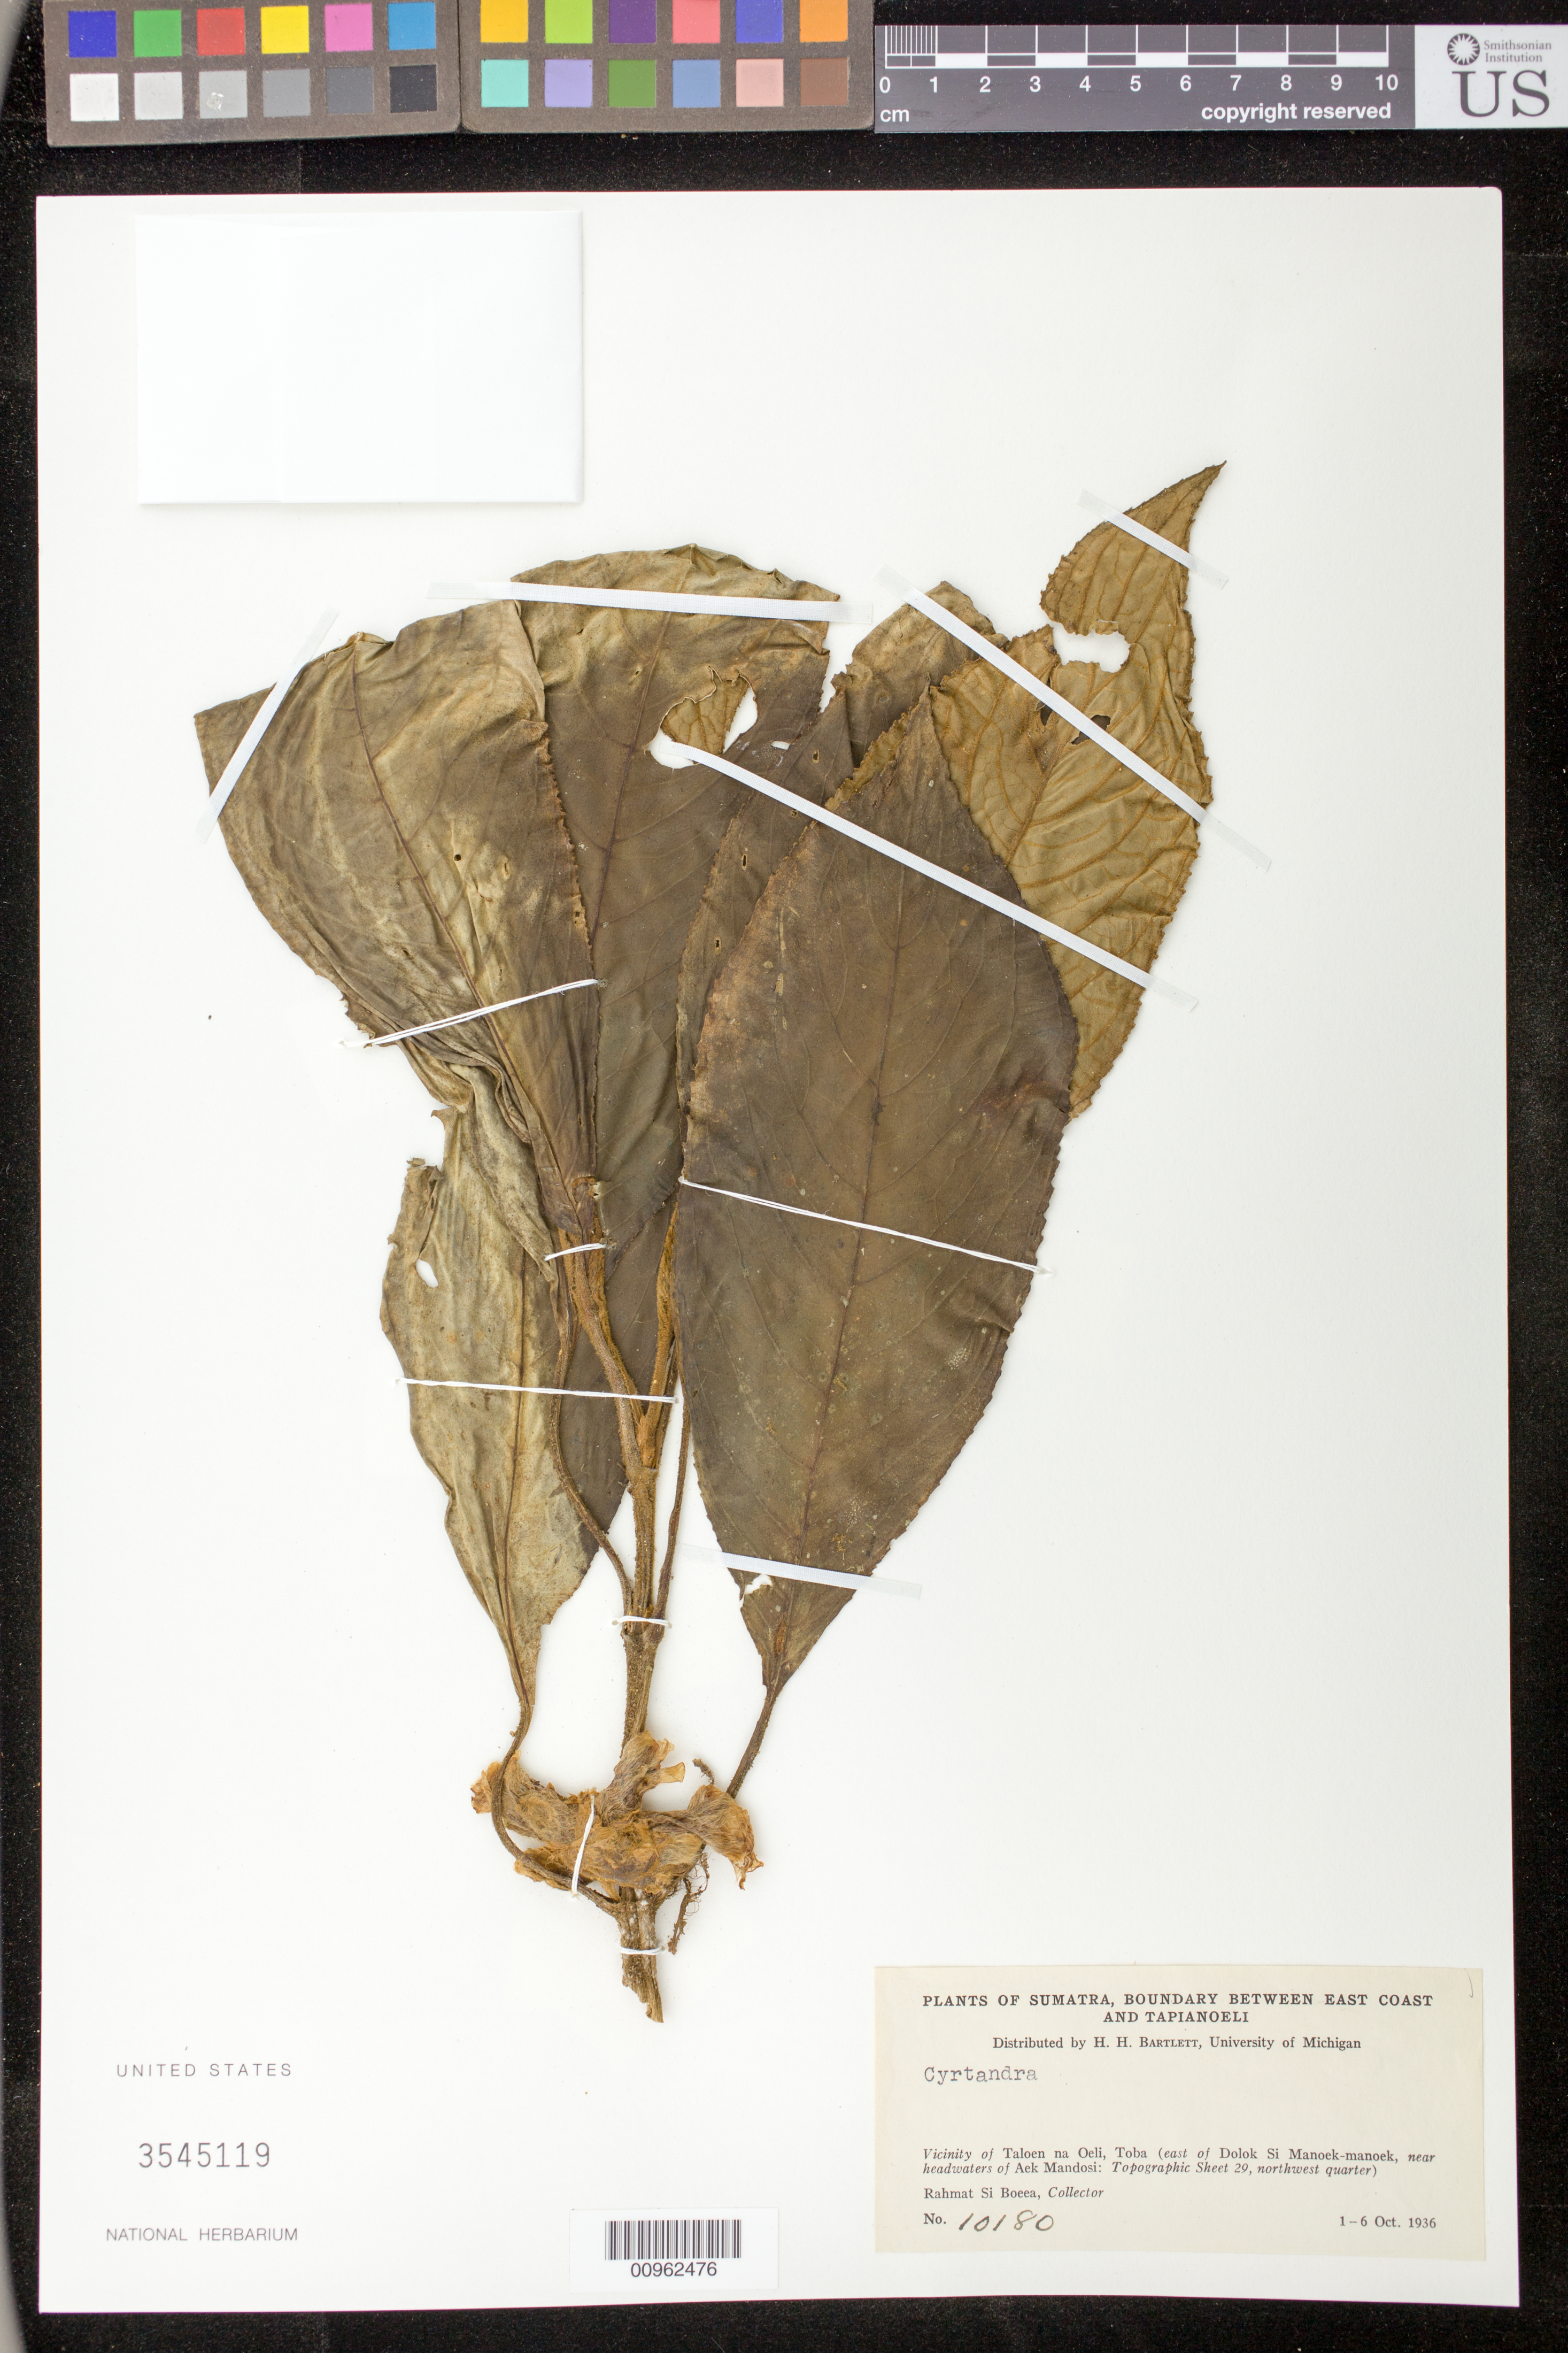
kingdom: Plantae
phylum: Tracheophyta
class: Magnoliopsida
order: Lamiales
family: Gesneriaceae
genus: Cyrtandra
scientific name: Cyrtandra sp.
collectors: Rahmat Si Boeea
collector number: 10180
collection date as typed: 1-6 Oct 1936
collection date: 1936-10-01/1936-10-06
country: Indonesia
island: Sumatra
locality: Sumatra, boundary between east coast and Tapianoeli. Vicinity of Taloen na Oeli, Toba (east of Dolok Si Manoek-manoek, near headwaters of Aek Mandosi: topographic sheet 29, northwest quarter)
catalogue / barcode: US 3545119